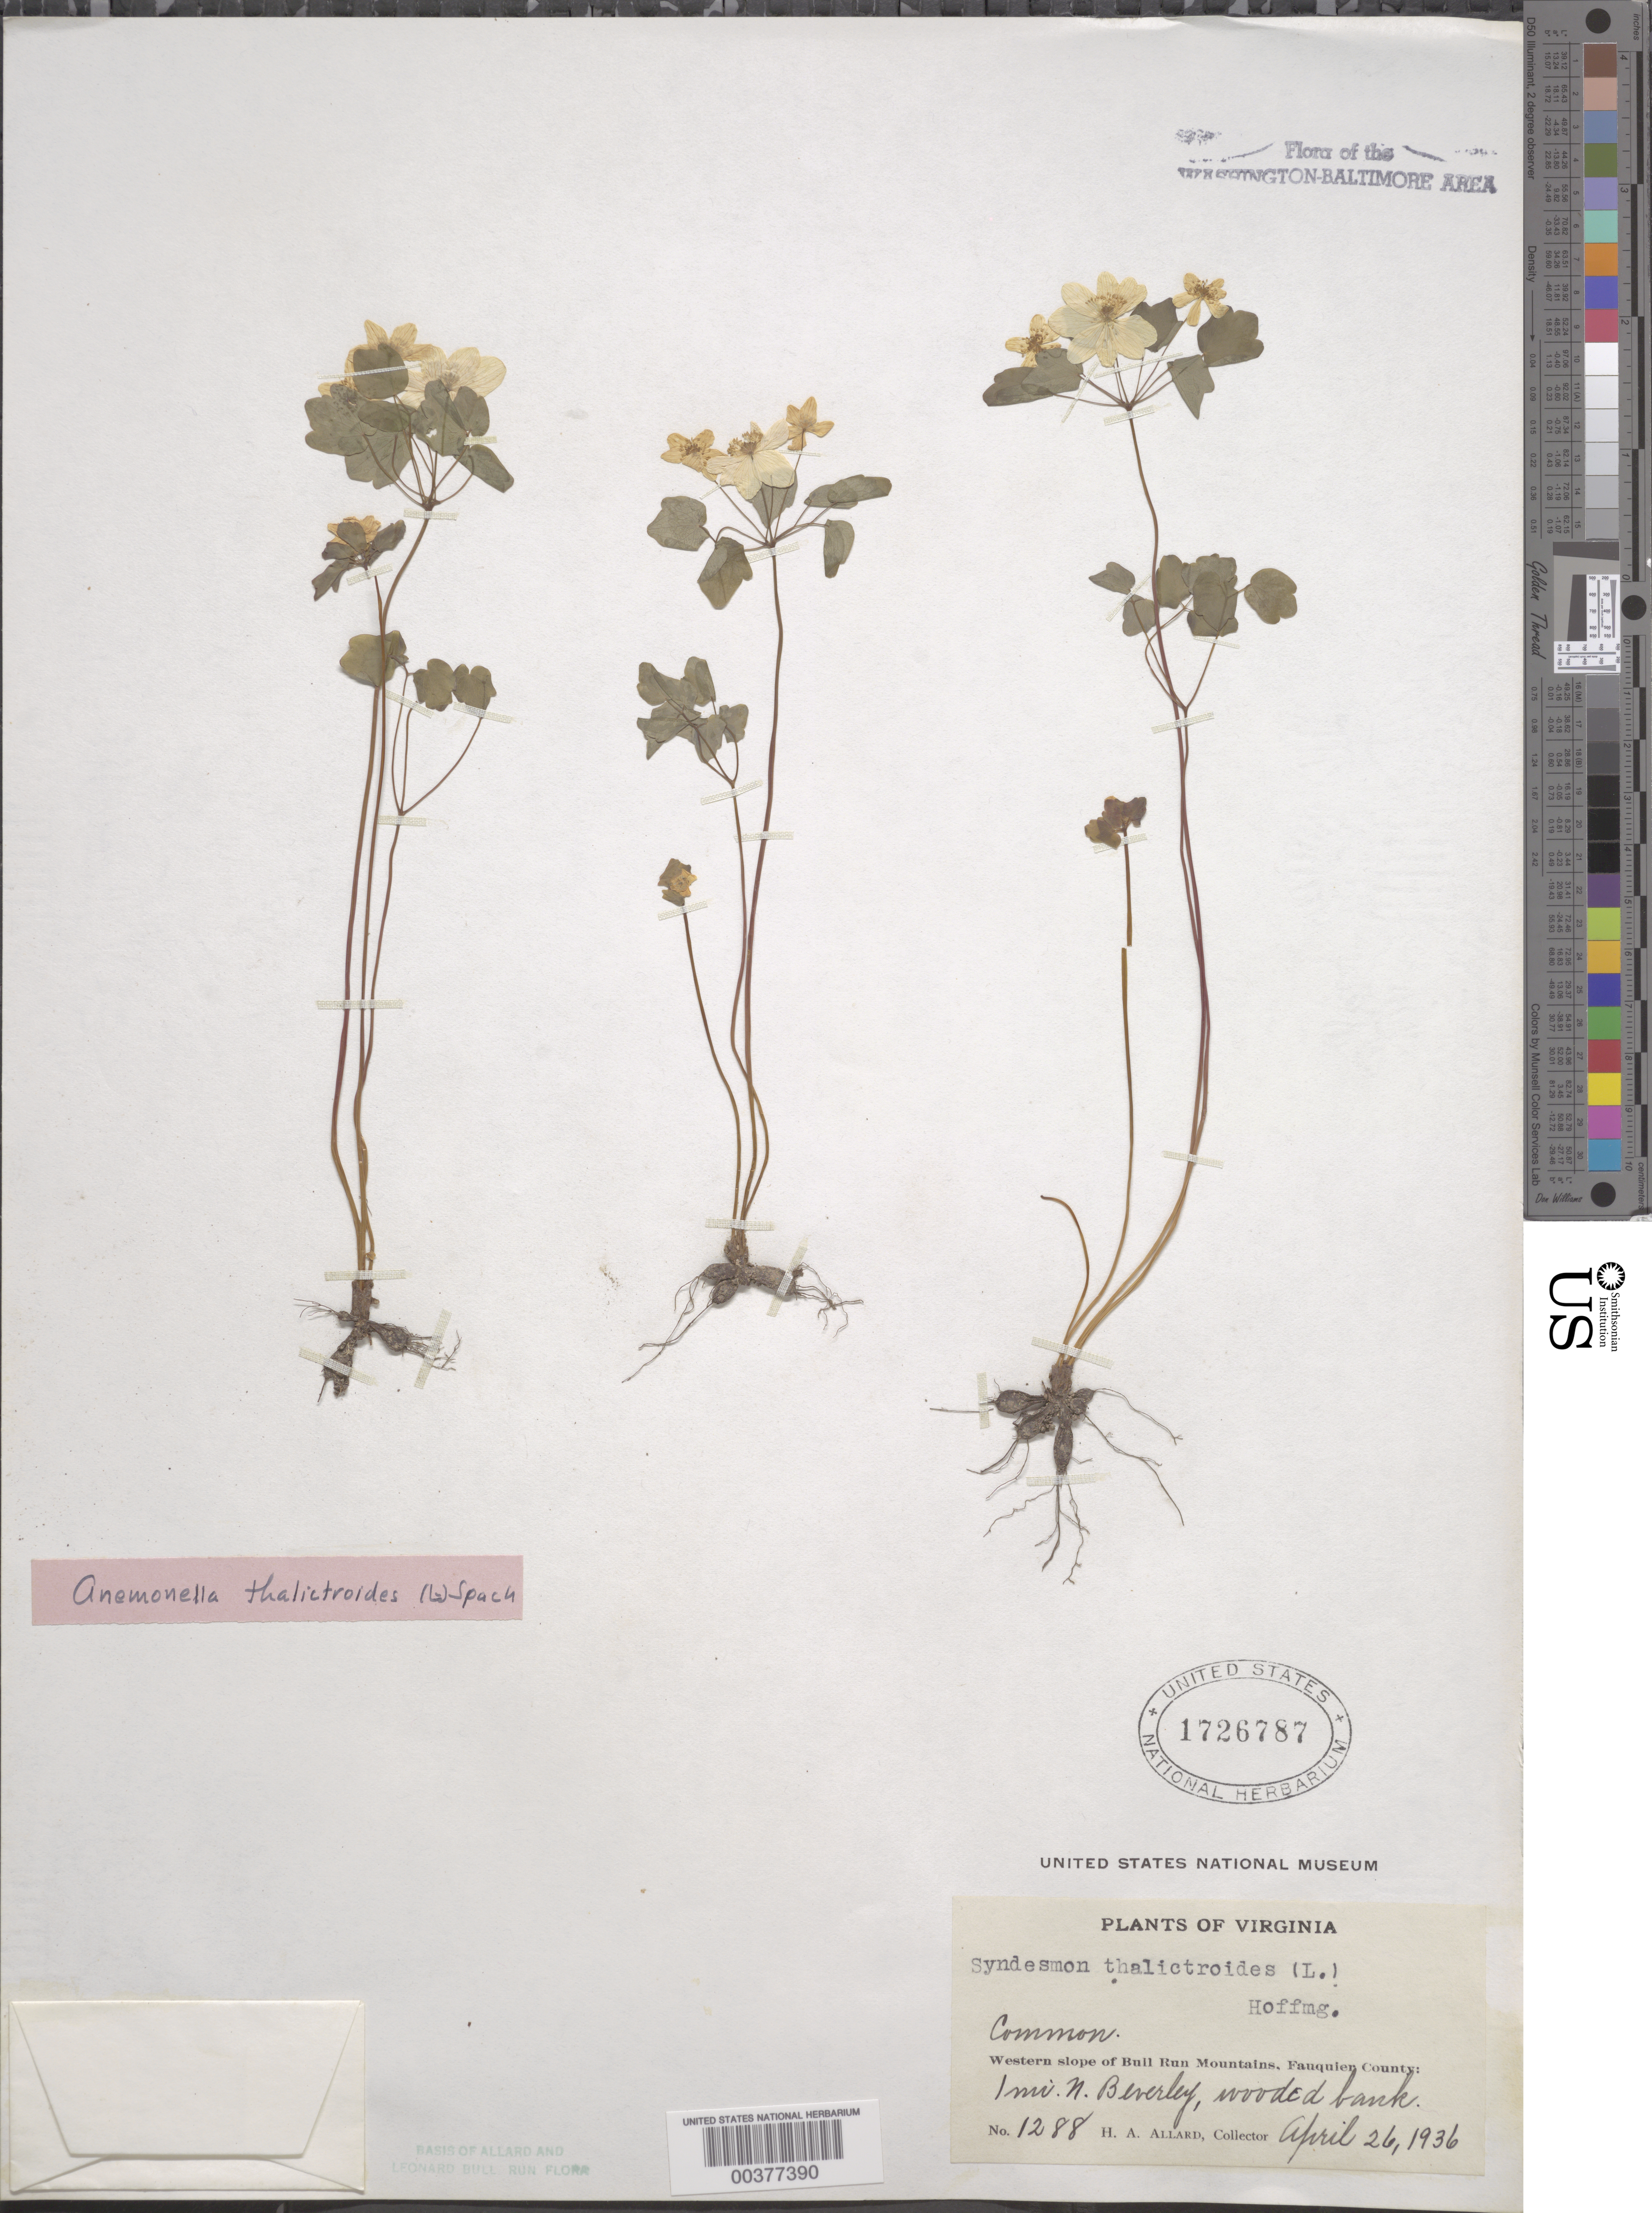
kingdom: Plantae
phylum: Tracheophyta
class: Magnoliopsida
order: Ranunculales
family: Ranunculaceae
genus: Thalictrum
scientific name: Thalictrum thalictroides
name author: (L.) A.J. Eames & B. Boivin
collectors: H. A. Allard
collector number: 1288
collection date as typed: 26 Apr 1936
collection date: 1936-04-26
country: United States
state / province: Virginia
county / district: Fauquier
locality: Western Slope of Bull Run Mountains, North of Beverley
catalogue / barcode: US 1726787